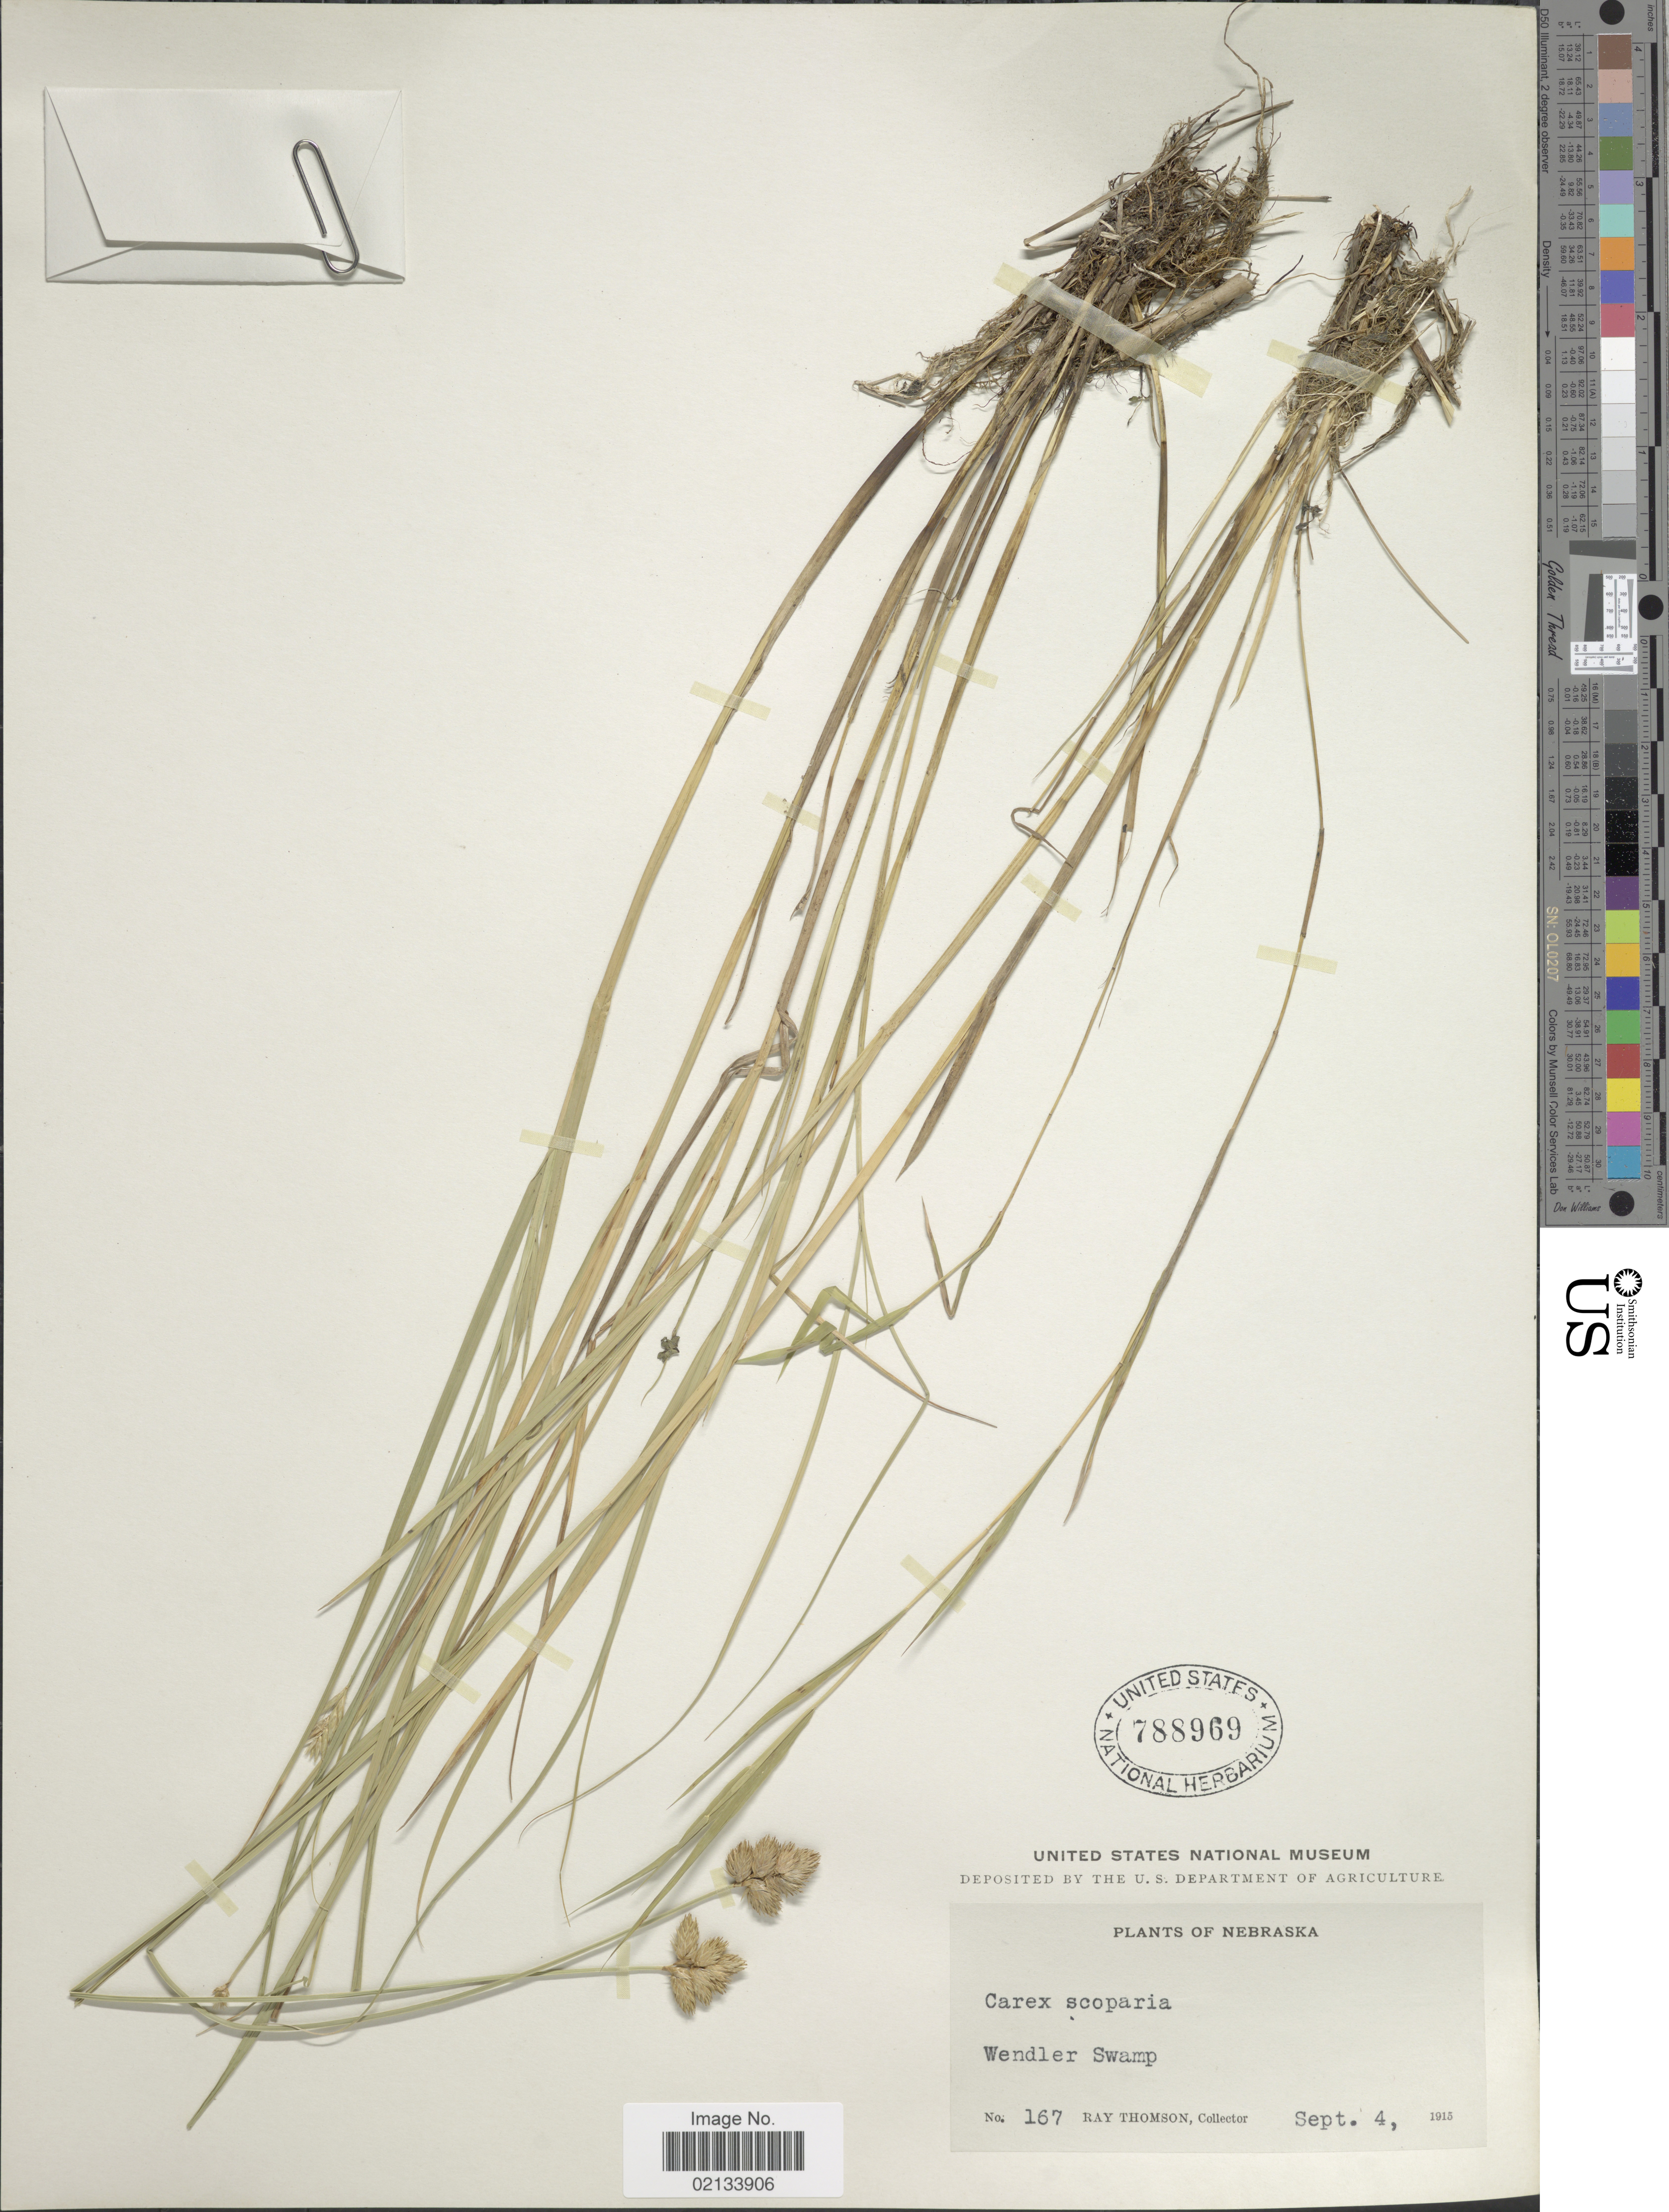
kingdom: Plantae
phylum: Tracheophyta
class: Liliopsida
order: Poales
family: Cyperaceae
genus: Carex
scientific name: Carex scoparia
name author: Schkuhr ex Willd.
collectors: R. Thomson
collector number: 167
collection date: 1915-09-04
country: United States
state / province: Nebraska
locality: Wendler Swamp.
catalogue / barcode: US 788969